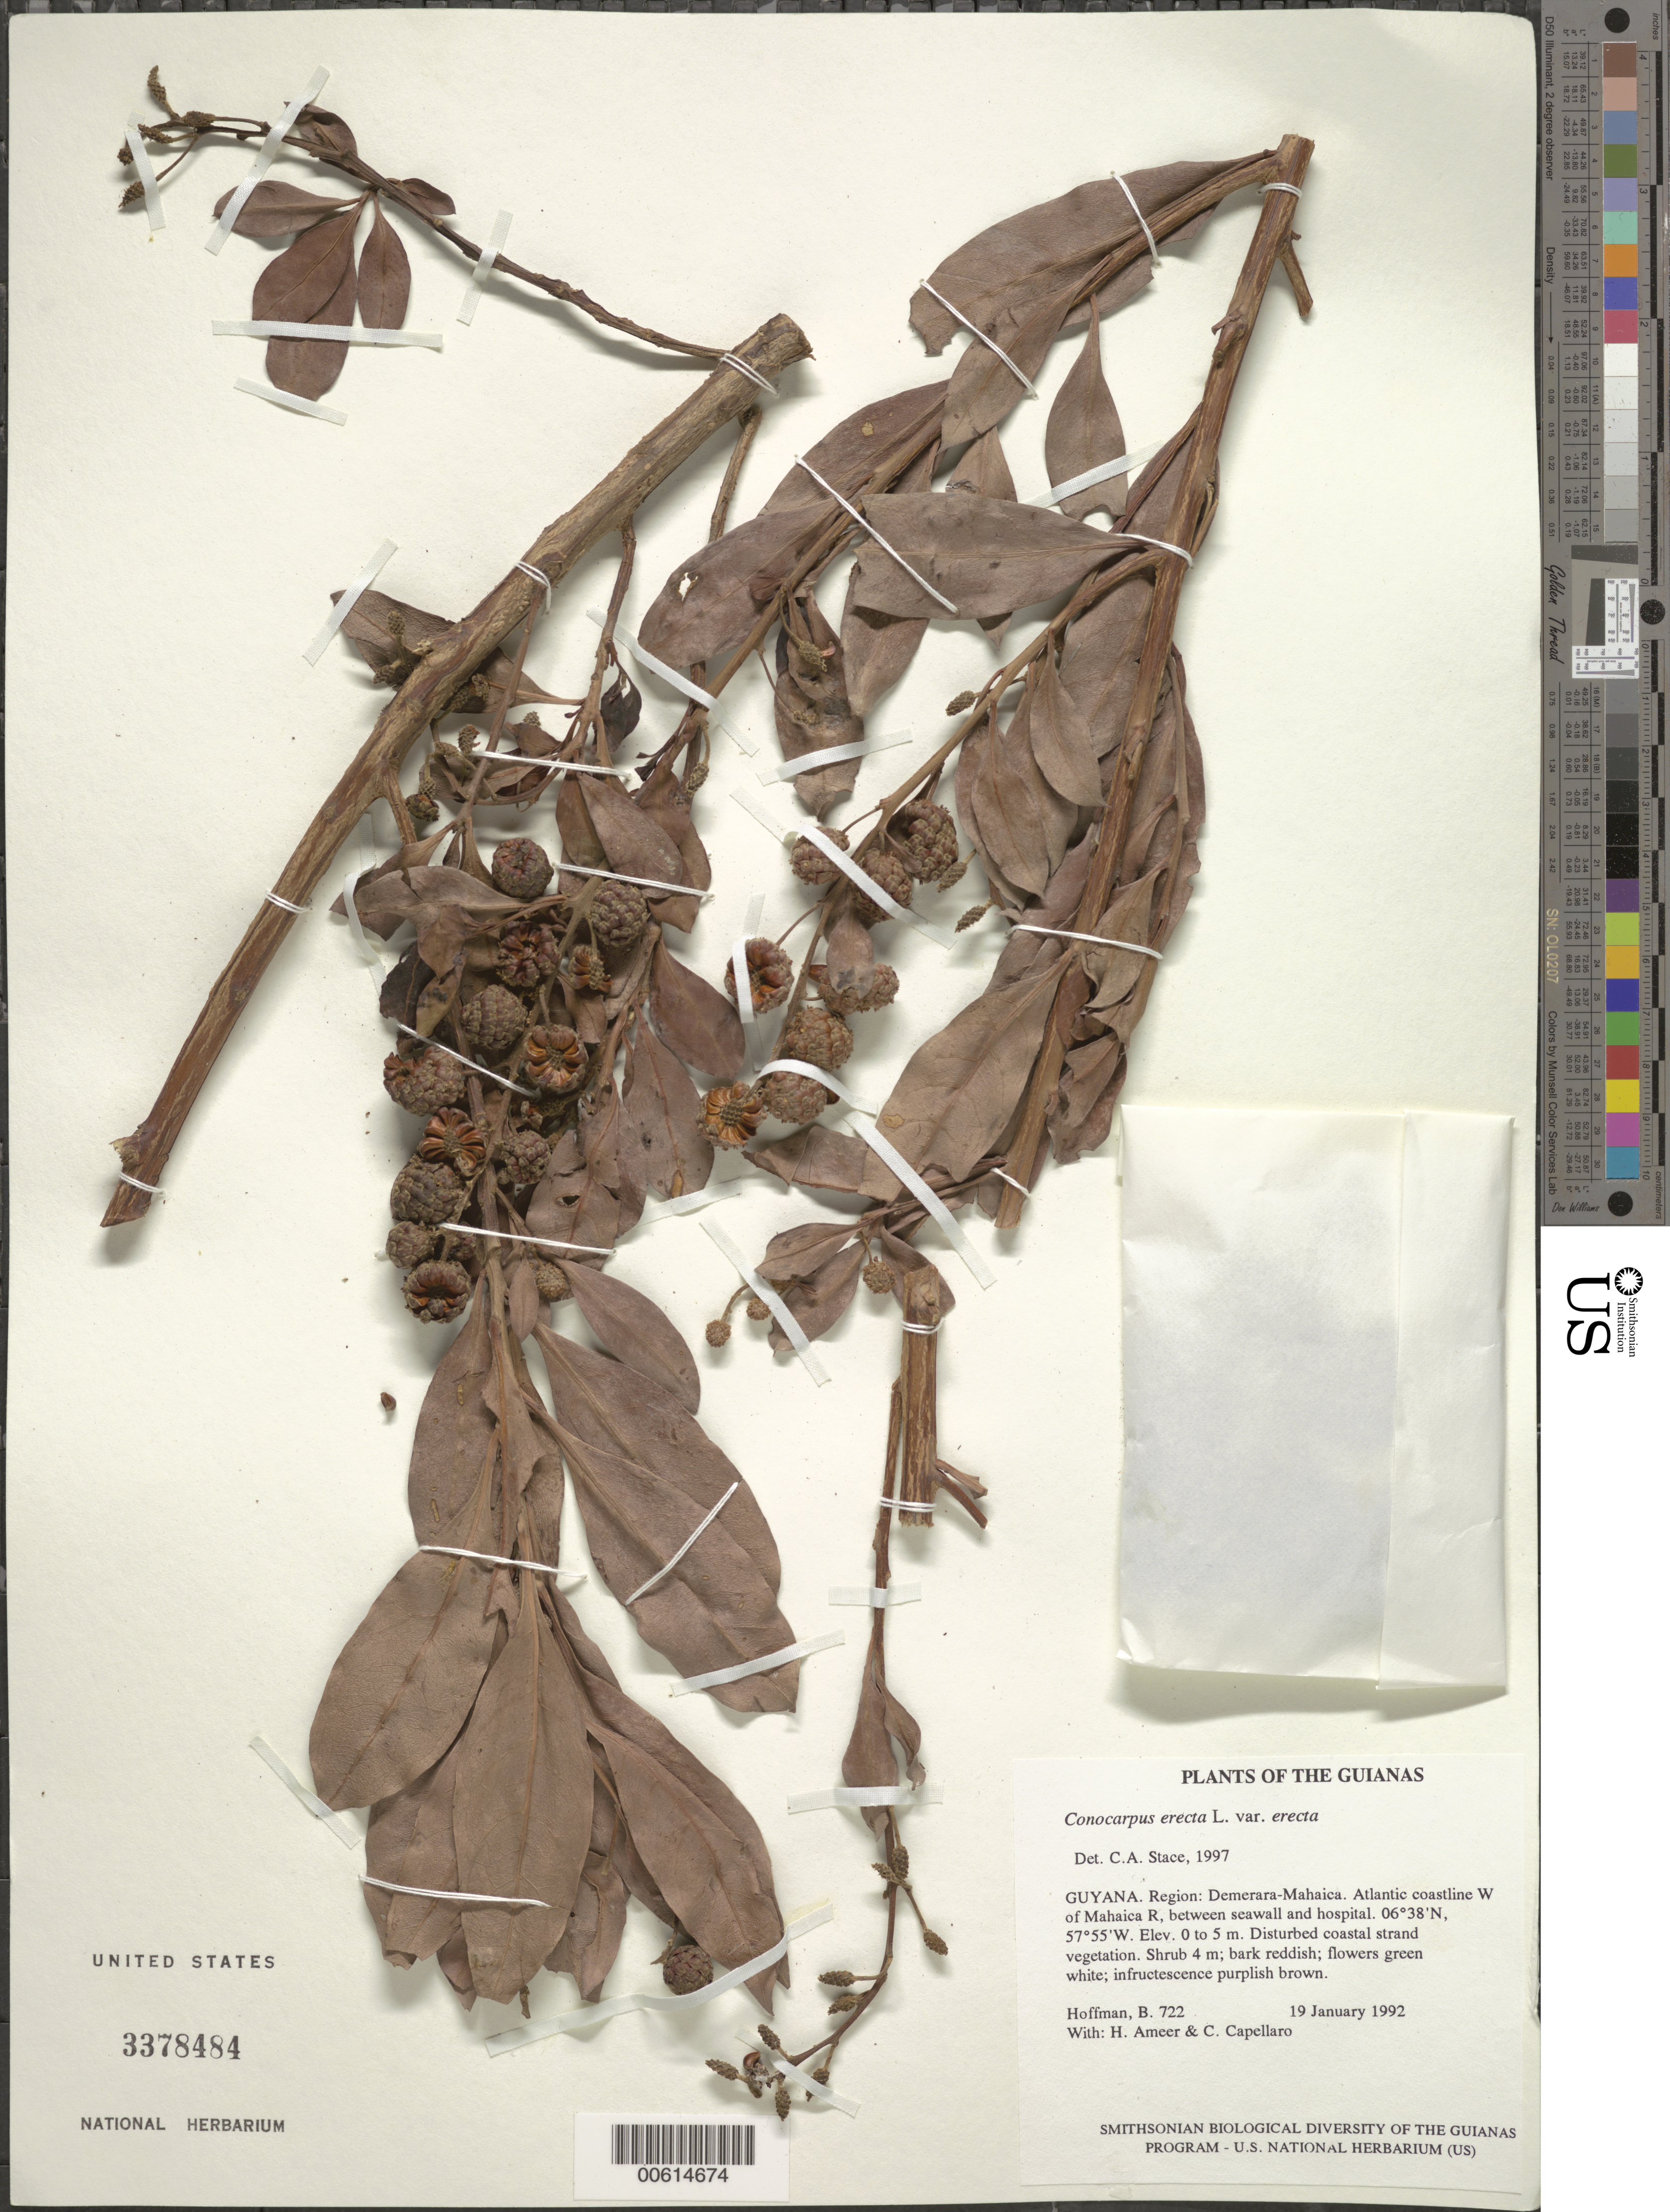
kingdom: Plantae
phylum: Tracheophyta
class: Magnoliopsida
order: Myrtales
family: Combretaceae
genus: Conocarpus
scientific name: Conocarpus erectus var. erectus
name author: L.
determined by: Stace, C. A.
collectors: B. Hoffman, H. Ameer & C. Capellaro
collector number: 722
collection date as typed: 19 January 1992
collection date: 1992-01-19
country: Guyana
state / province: Demerara-Mahaica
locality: Atlantic coastline W of Mahaica R., between seawall and hospital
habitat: Disturbed coastal strand vegetation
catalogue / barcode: US 3378484